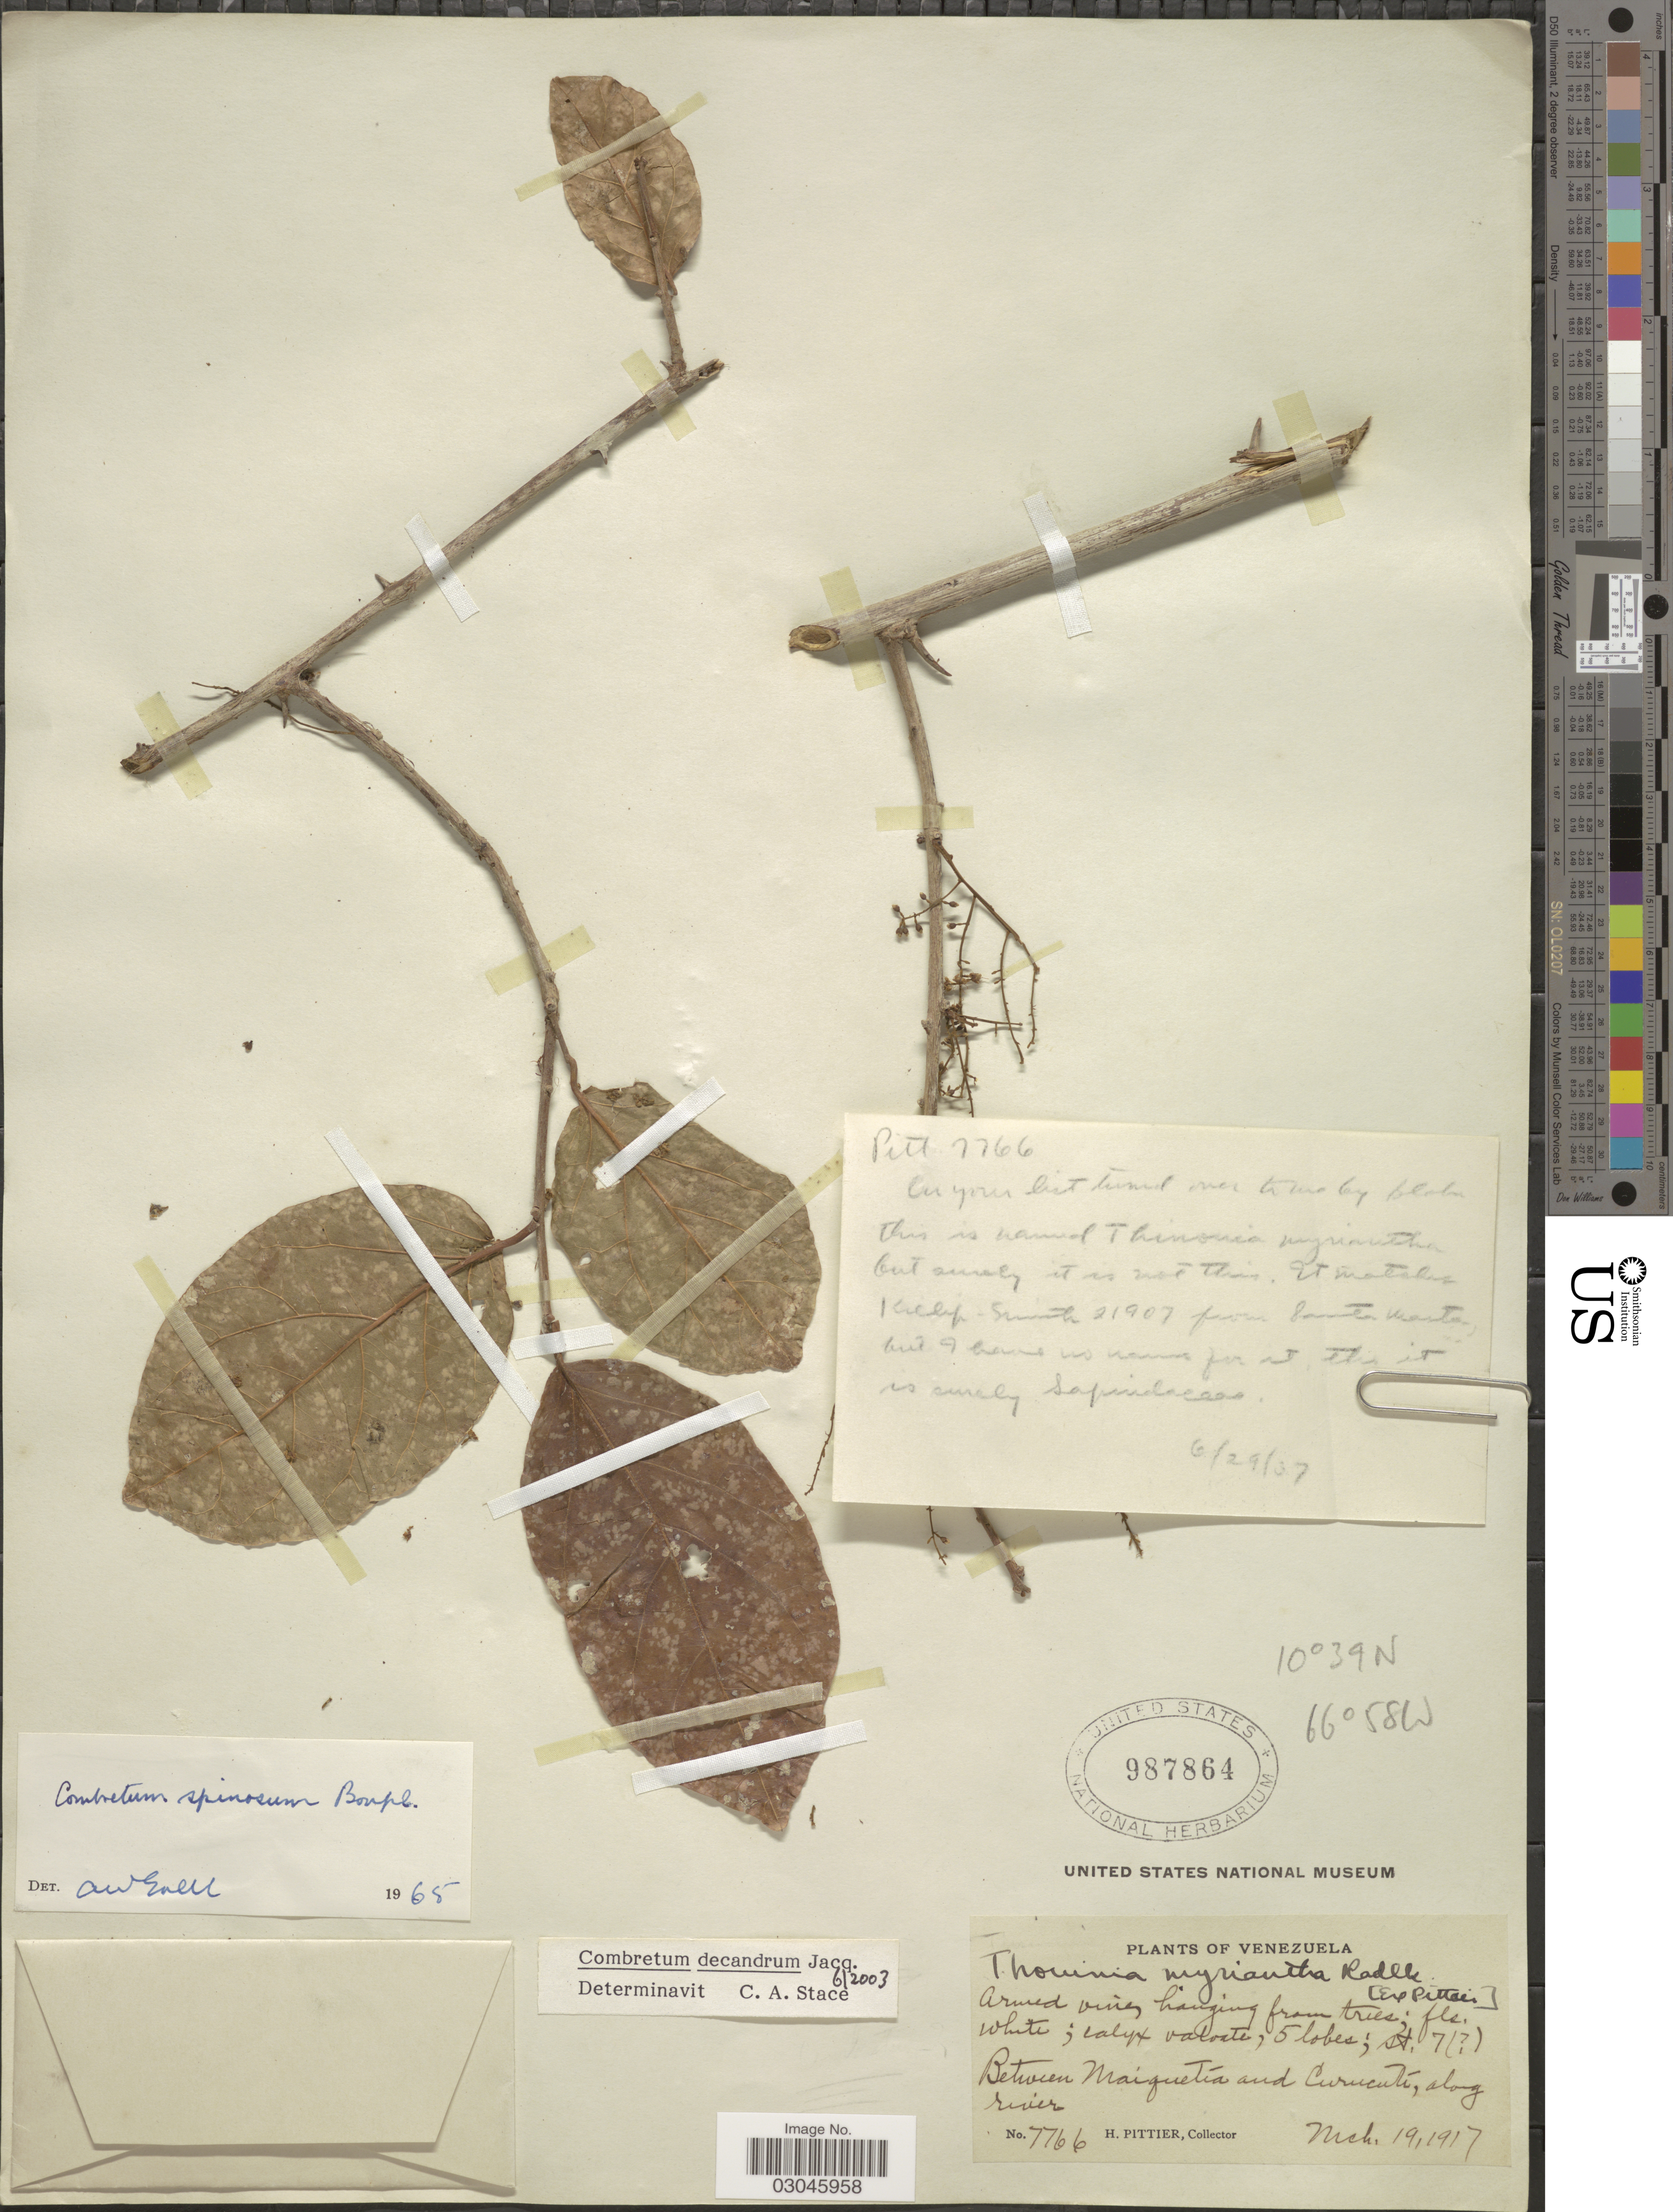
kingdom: Plantae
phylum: Tracheophyta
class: Magnoliopsida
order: Myrtales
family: Combretaceae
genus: Combretum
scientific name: Combretum decandrum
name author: Jacq.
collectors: H. F. Pittier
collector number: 7766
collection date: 1917-03-19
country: Venezuela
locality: Between Maiguetía and Curucutí, along river.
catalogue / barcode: US 987864